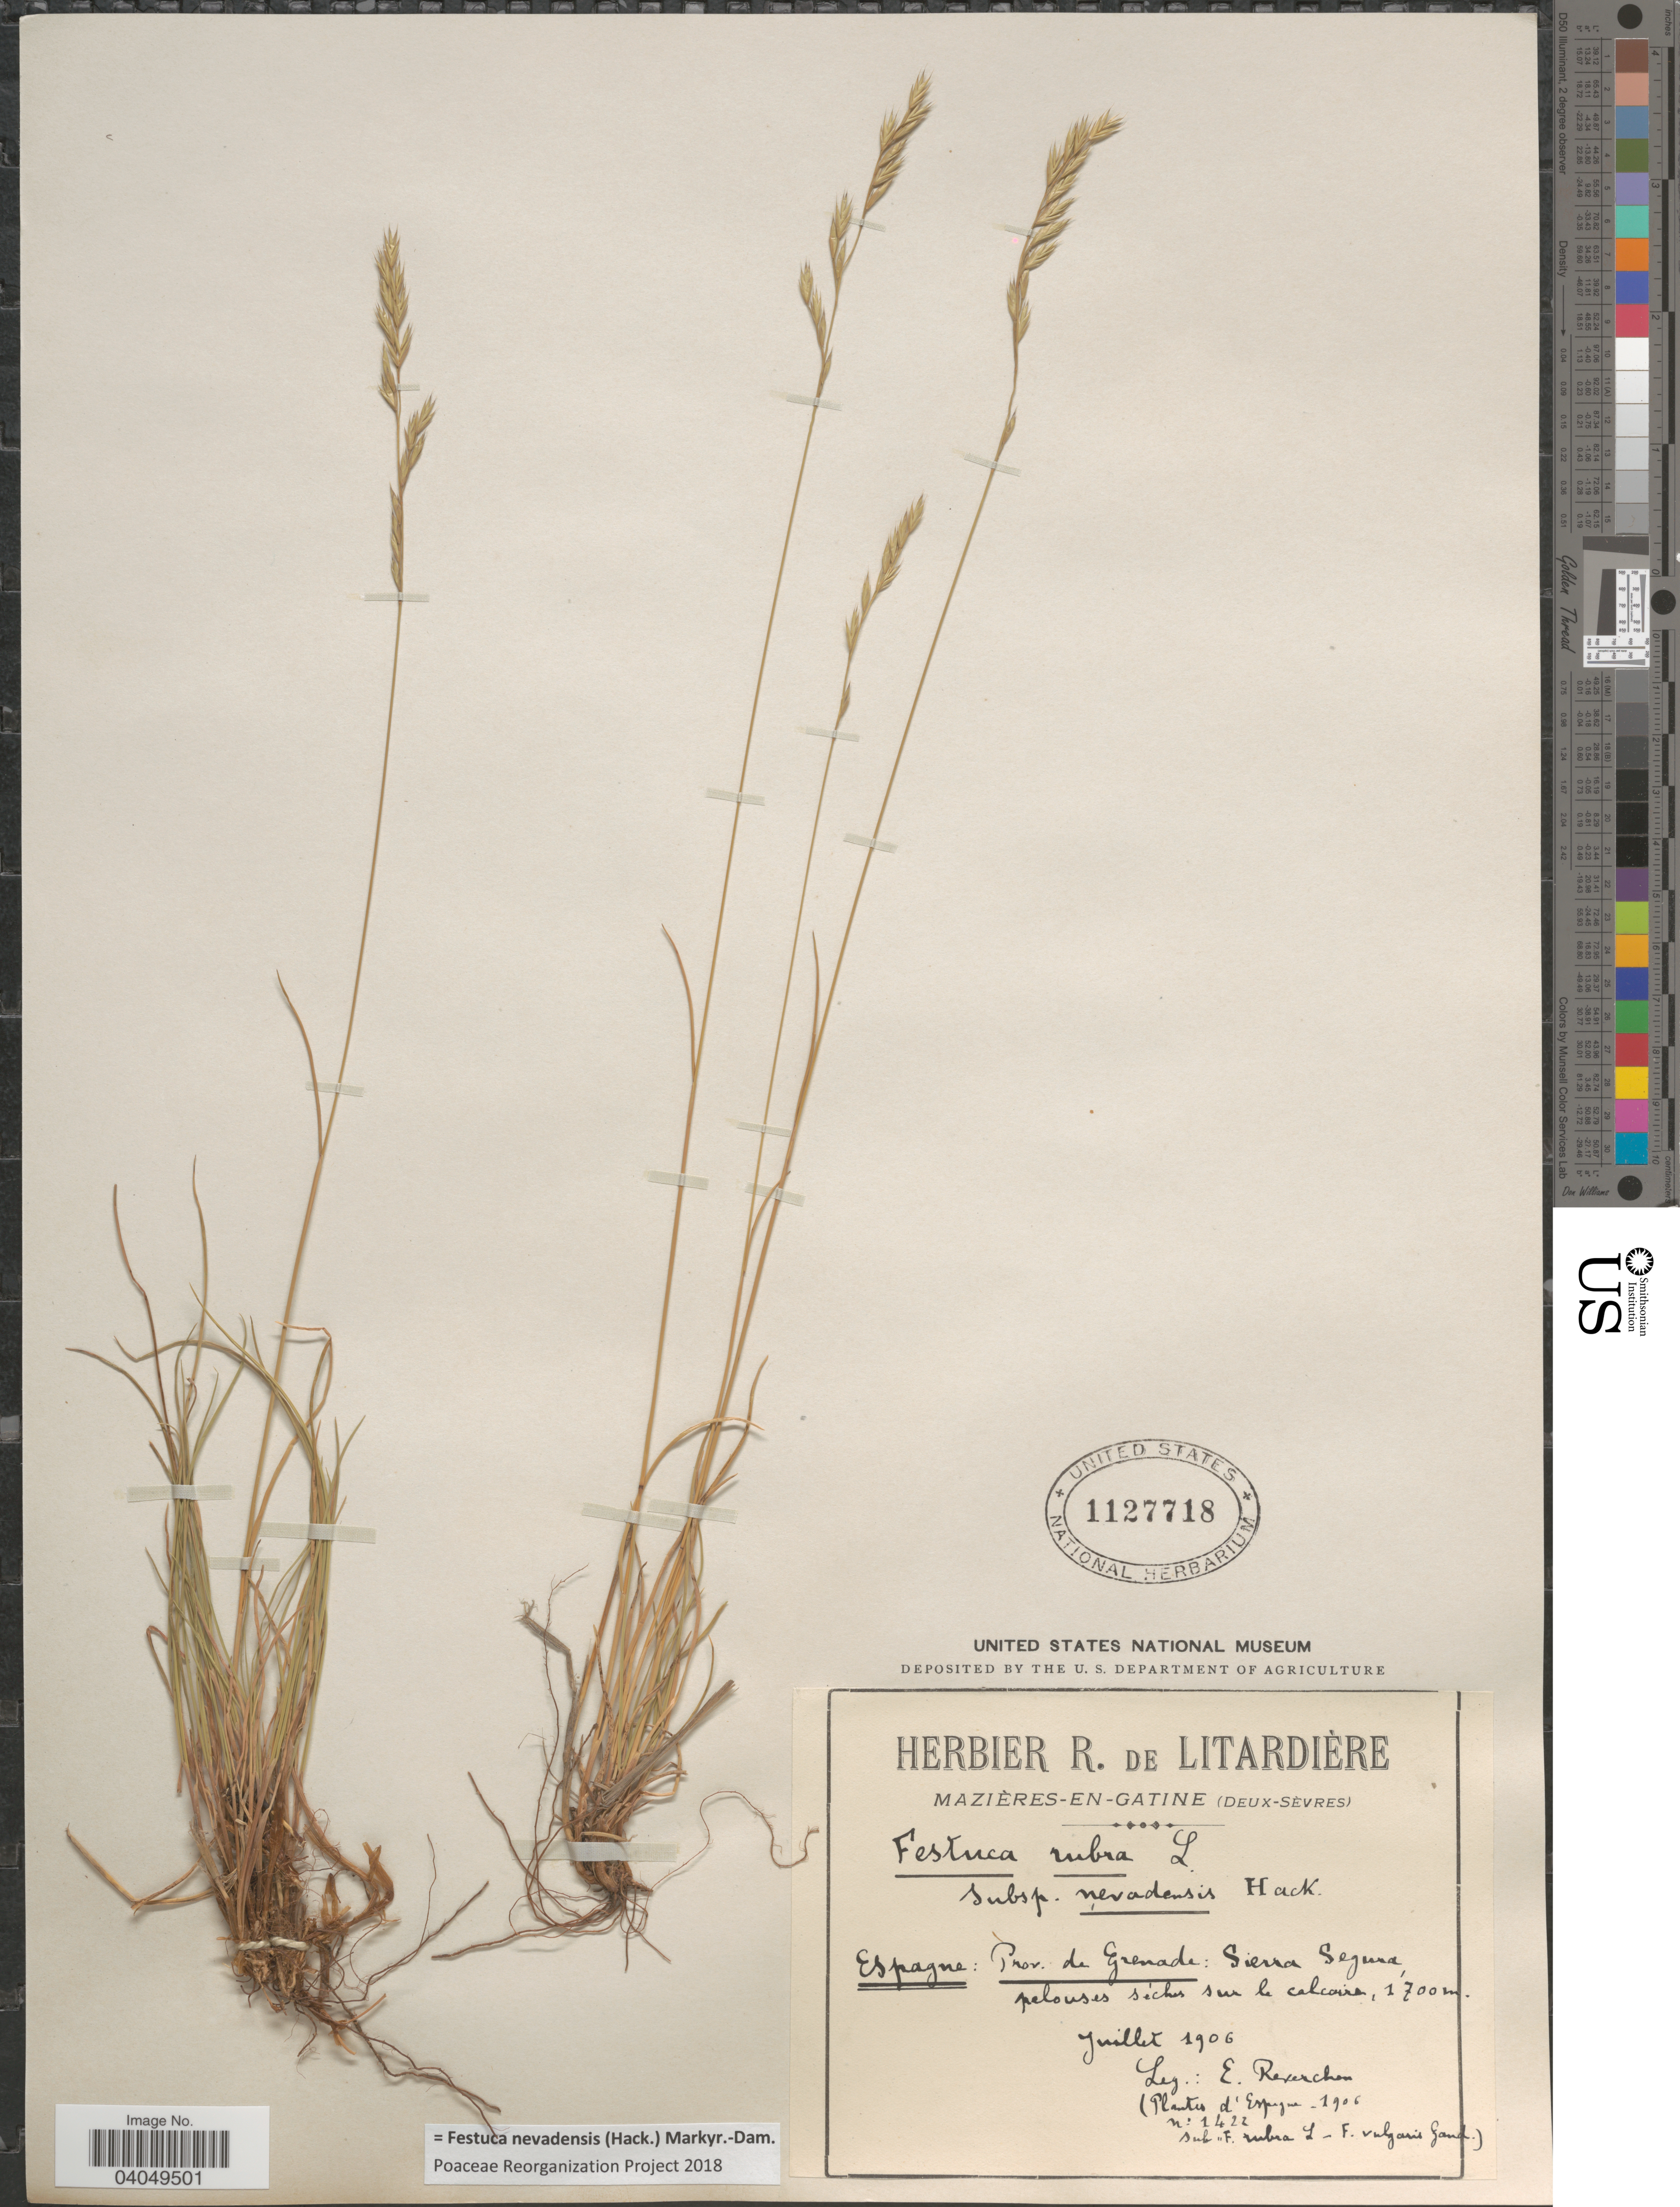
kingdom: Plantae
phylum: Tracheophyta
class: Liliopsida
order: Poales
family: Poaceae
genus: Festuca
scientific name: Festuca nevadensis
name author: (Hack.) Markgr.-Dann.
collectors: E. Reverchon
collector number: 1422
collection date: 1906-07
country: Spain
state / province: Andalucia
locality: Espagne: Prov. de Grenade: Sierre Segura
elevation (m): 17000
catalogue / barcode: US 1127718